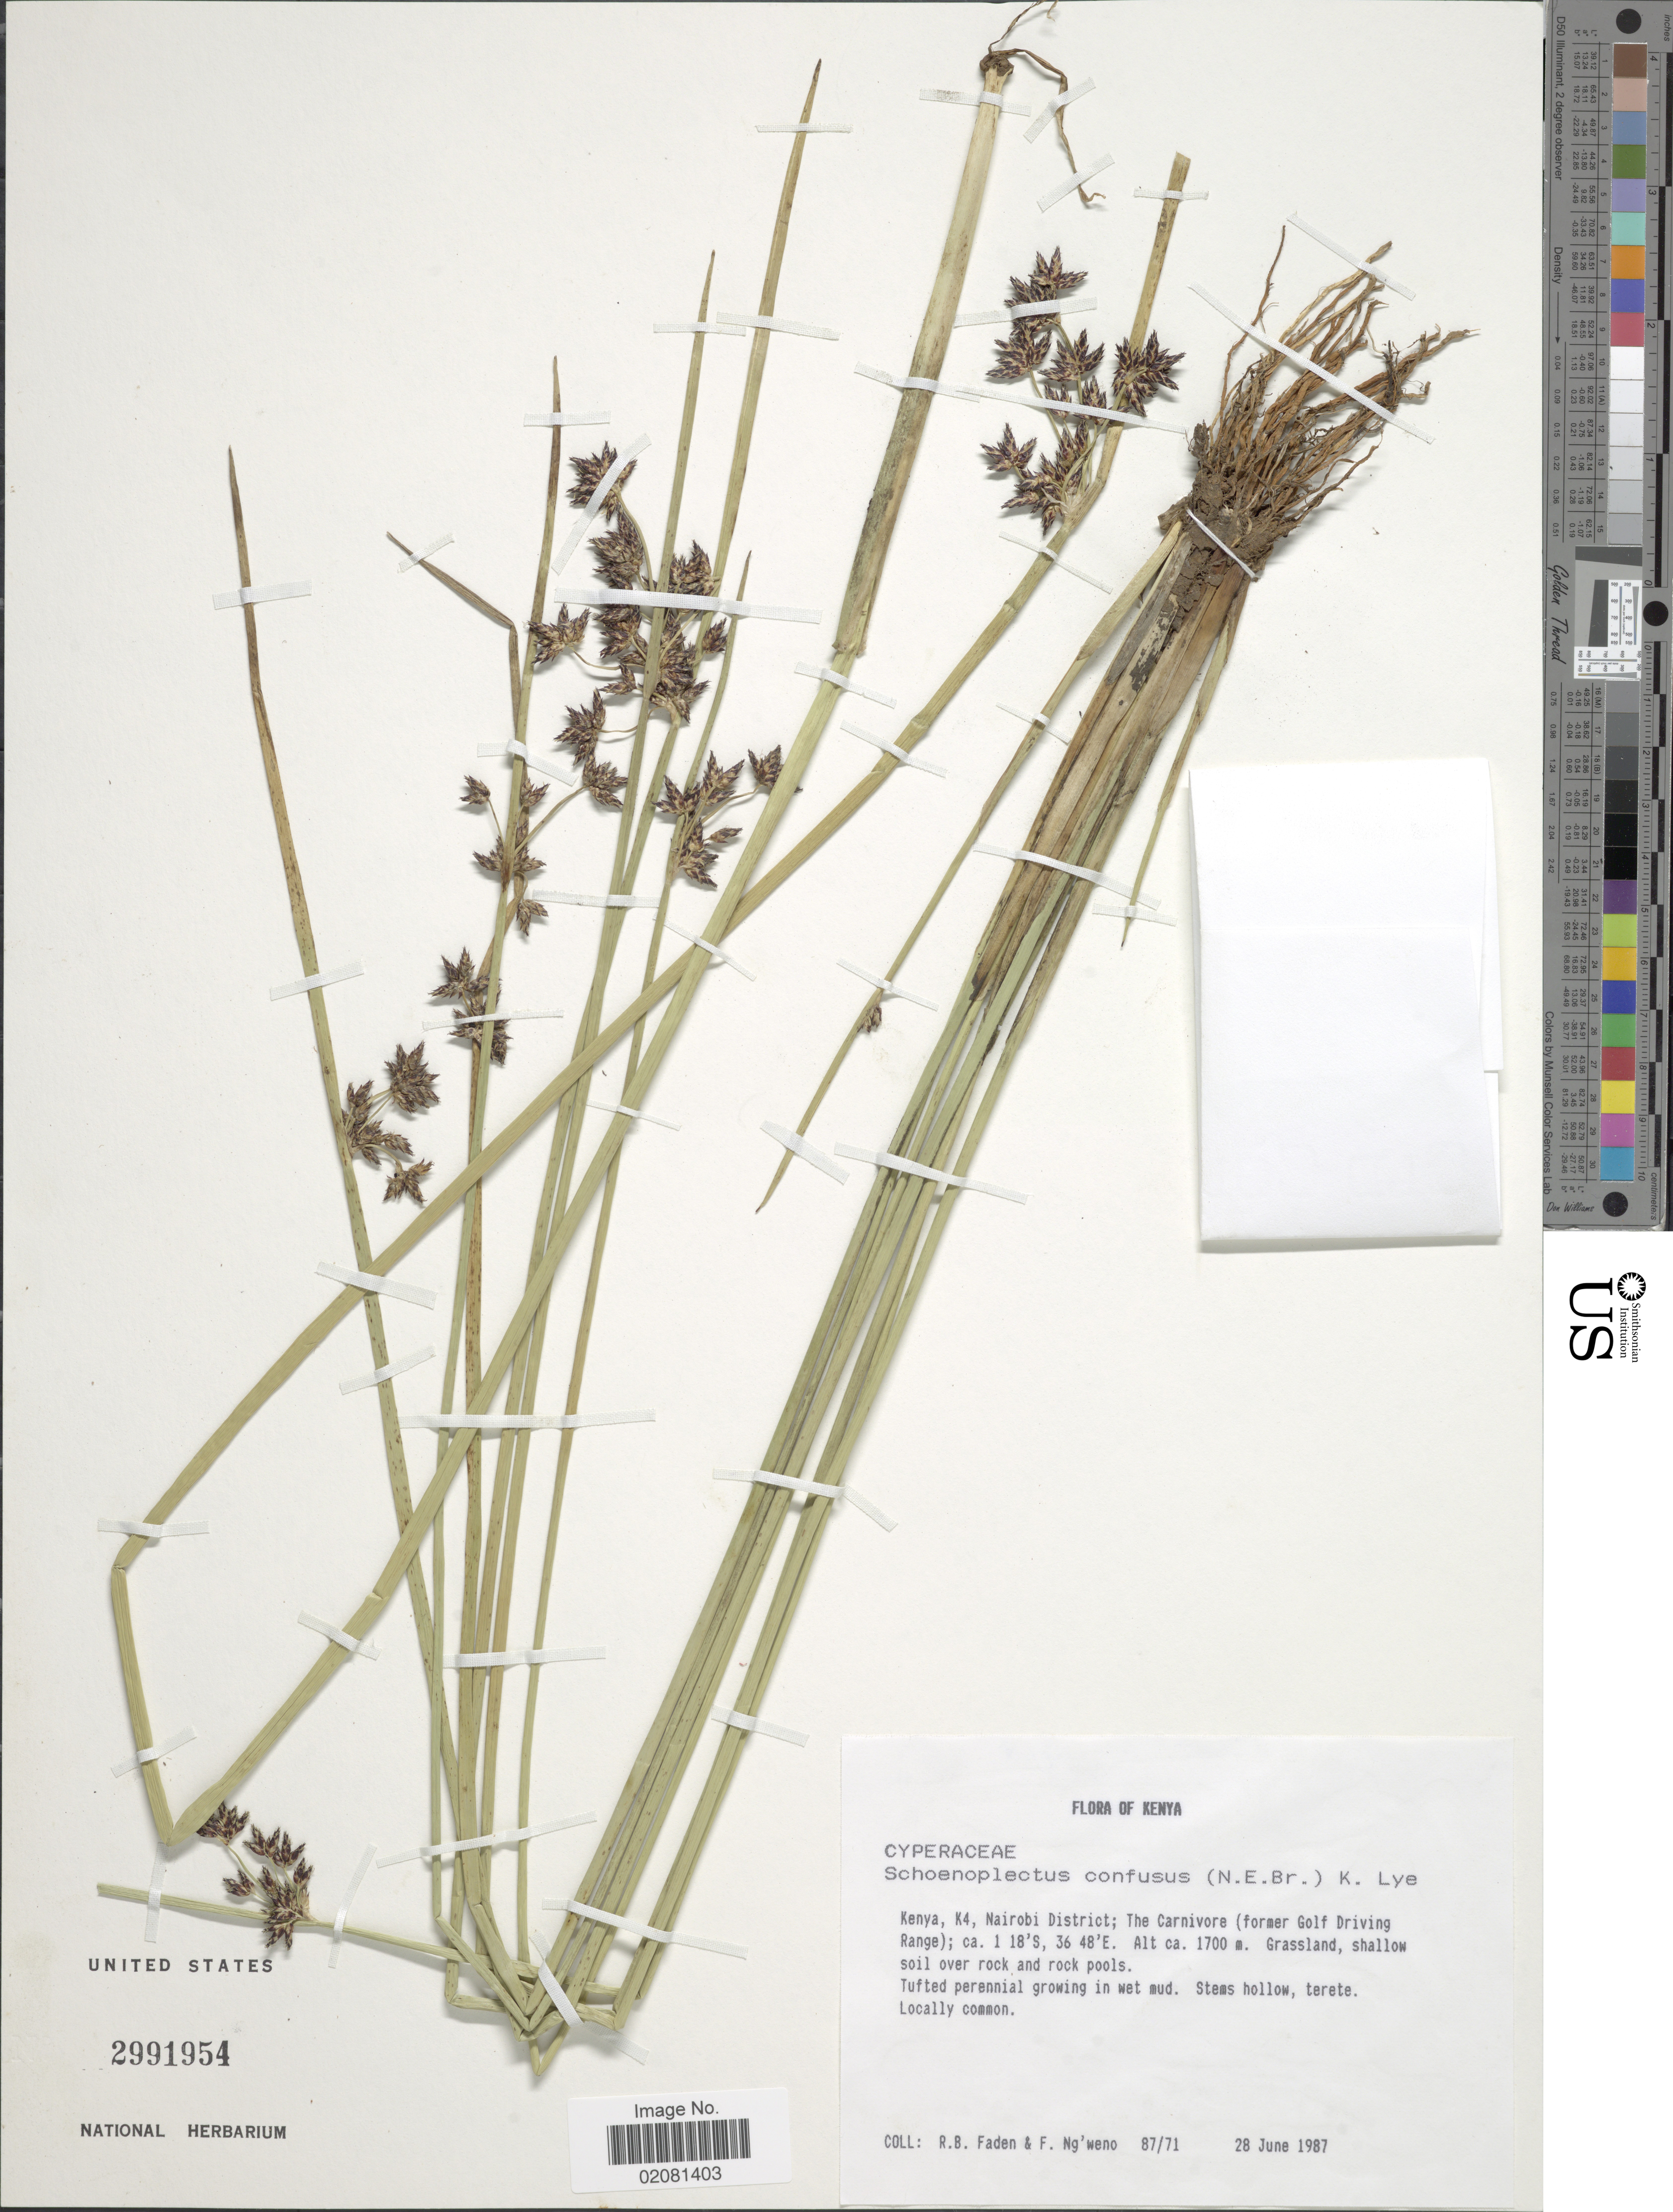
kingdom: Plantae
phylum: Tracheophyta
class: Liliopsida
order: Poales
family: Cyperaceae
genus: Schoenoplectus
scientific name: Schoenoplectus muricinux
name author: (C.B. Clarke) J. Raynal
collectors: R. B. Faden & F. Ng'weno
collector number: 87/71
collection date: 1987-06-28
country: Kenya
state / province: Nairobi Area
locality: K4, Nairobi District; The Carnivore (former Golf Driving Range)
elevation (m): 1700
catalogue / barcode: US 2991954